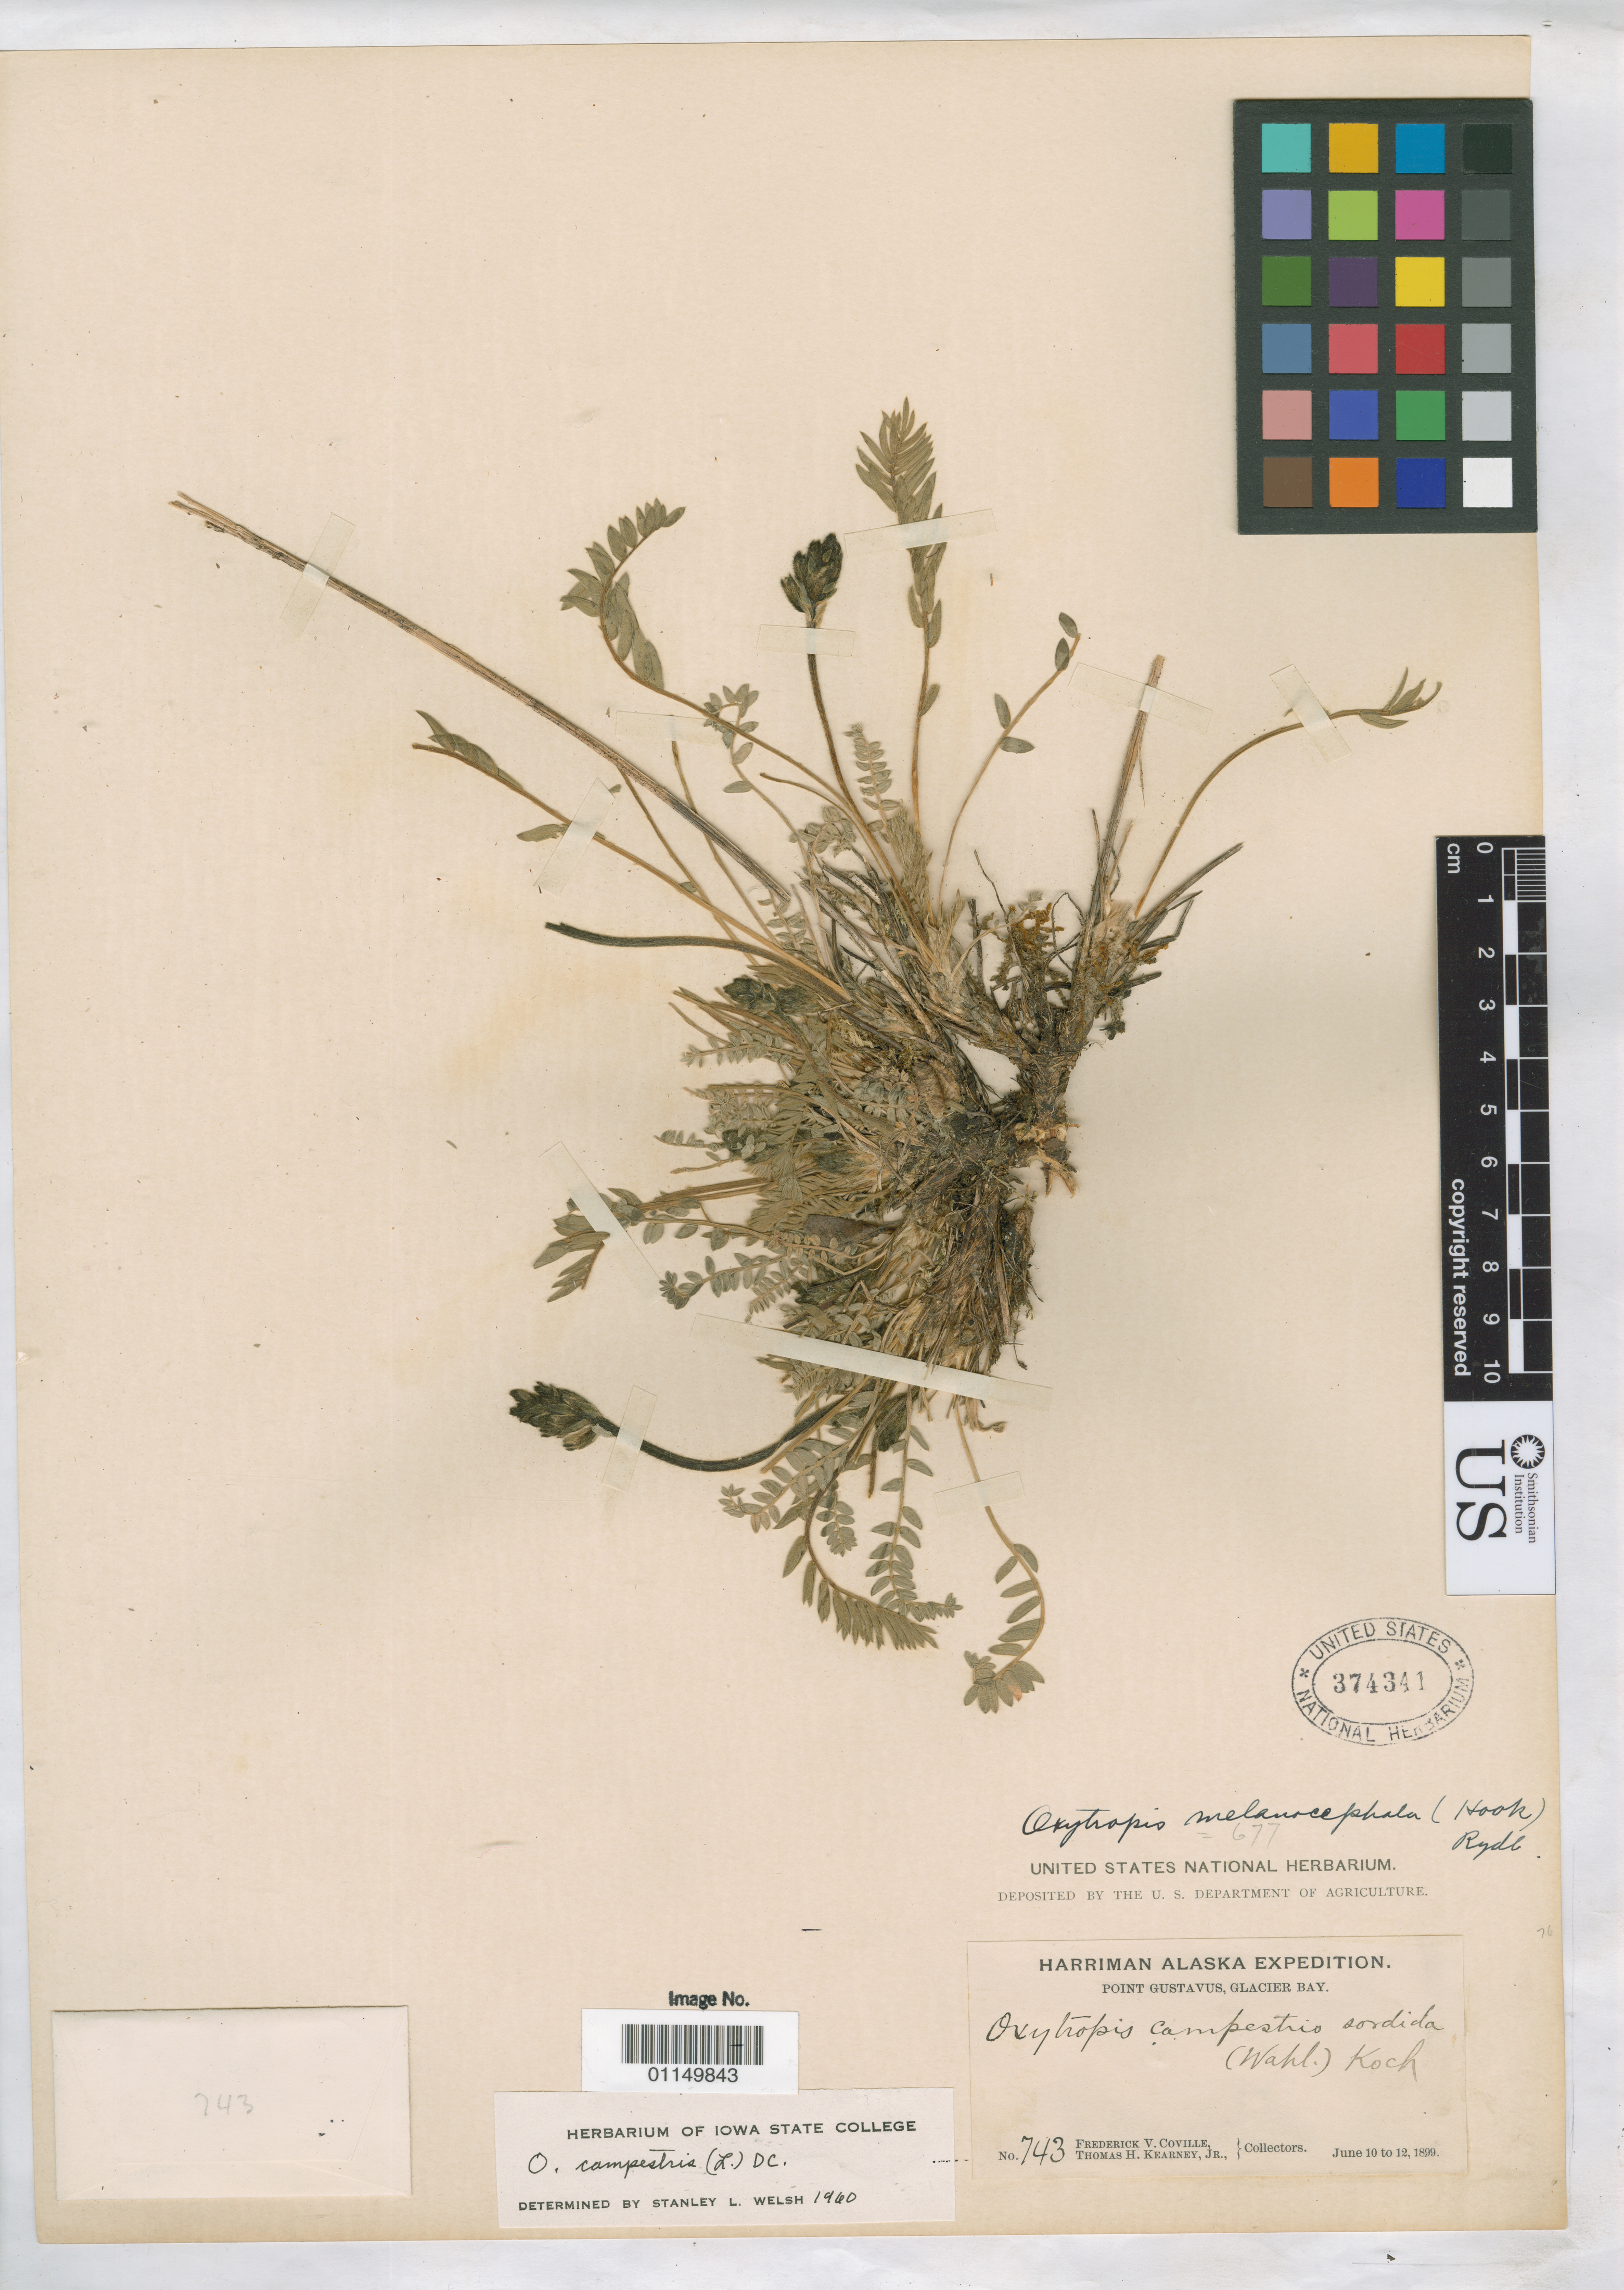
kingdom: Plantae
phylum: Tracheophyta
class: Magnoliopsida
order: Fabales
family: Fabaceae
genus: Oxytropis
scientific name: Oxytropis campestris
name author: (L.) DC.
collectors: F. V. Coville & T. H. Kearney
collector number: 743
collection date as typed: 10 Jun 1899 to 12 Jun 1899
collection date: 1899-06-10/1899-06-12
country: United States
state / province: Alaska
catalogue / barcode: US 374341